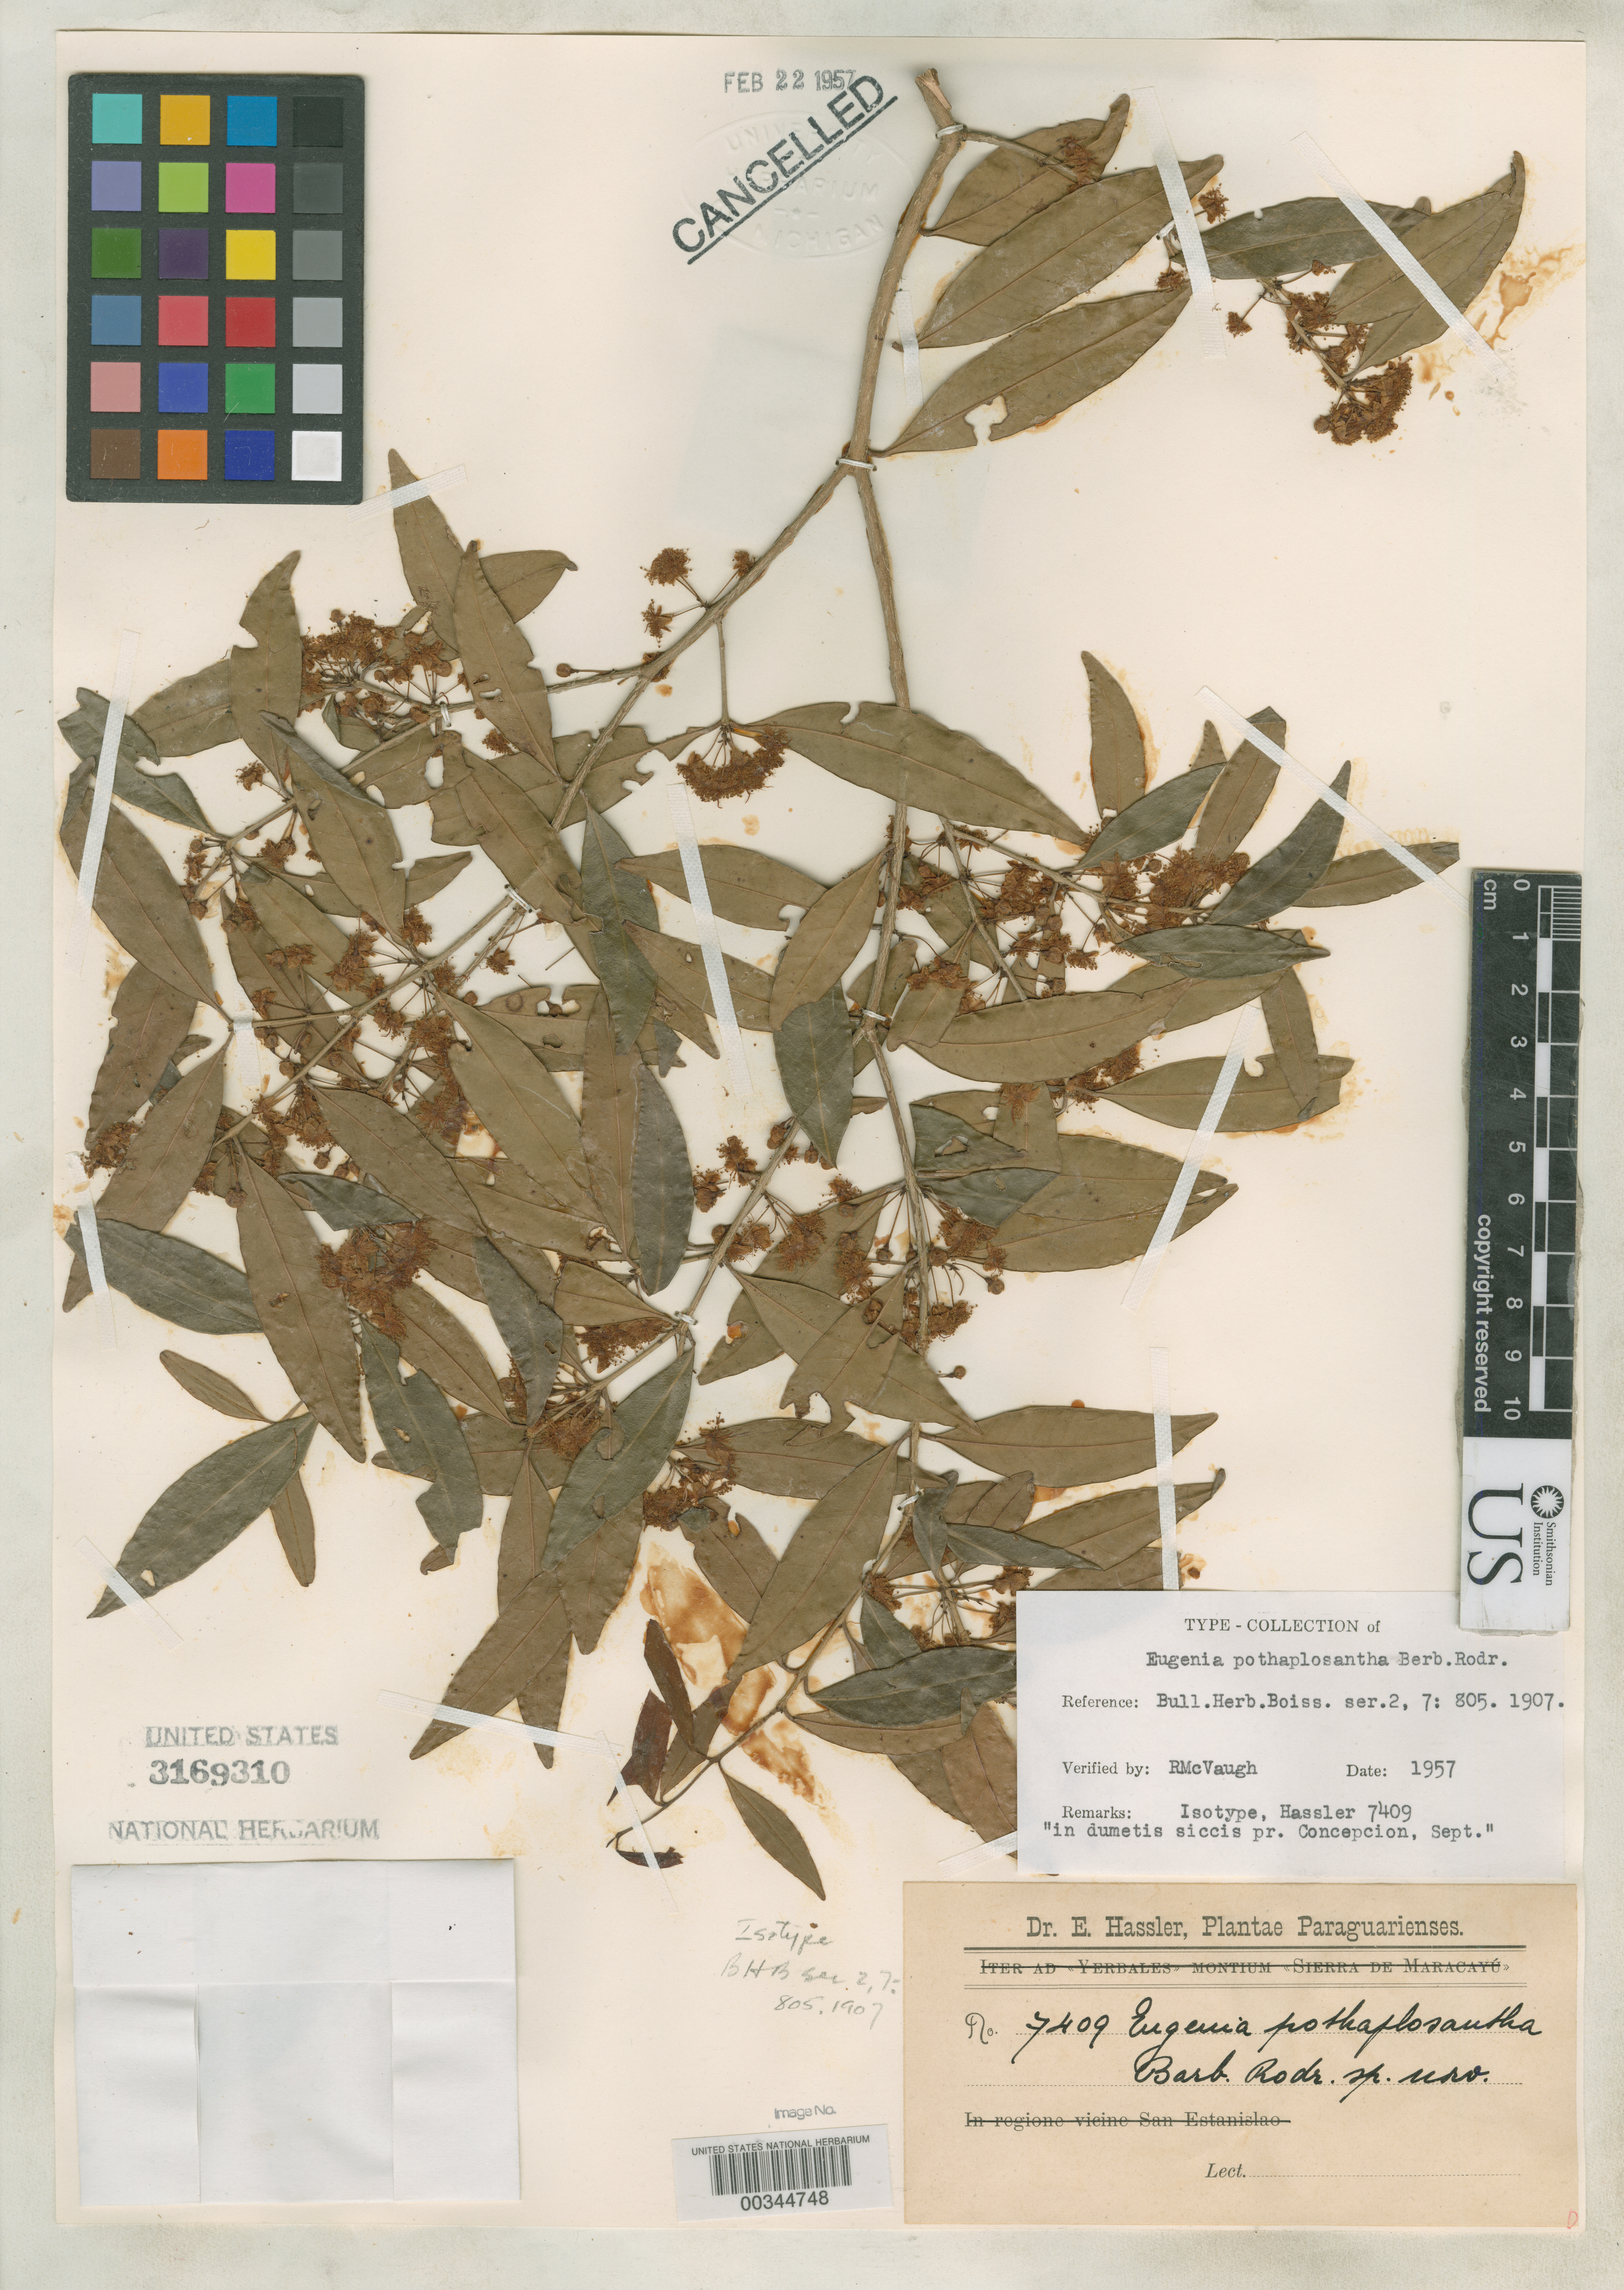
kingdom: Plantae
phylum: Tracheophyta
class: Magnoliopsida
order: Myrtales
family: Myrtaceae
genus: Eugenia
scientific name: Eugenia pothaplosantha Barb. Rodr., nom.nud.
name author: Barb. Rodr.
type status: Isotype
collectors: E. Hassler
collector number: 7409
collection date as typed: Sep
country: Paraguay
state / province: Concepción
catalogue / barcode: US 3169310